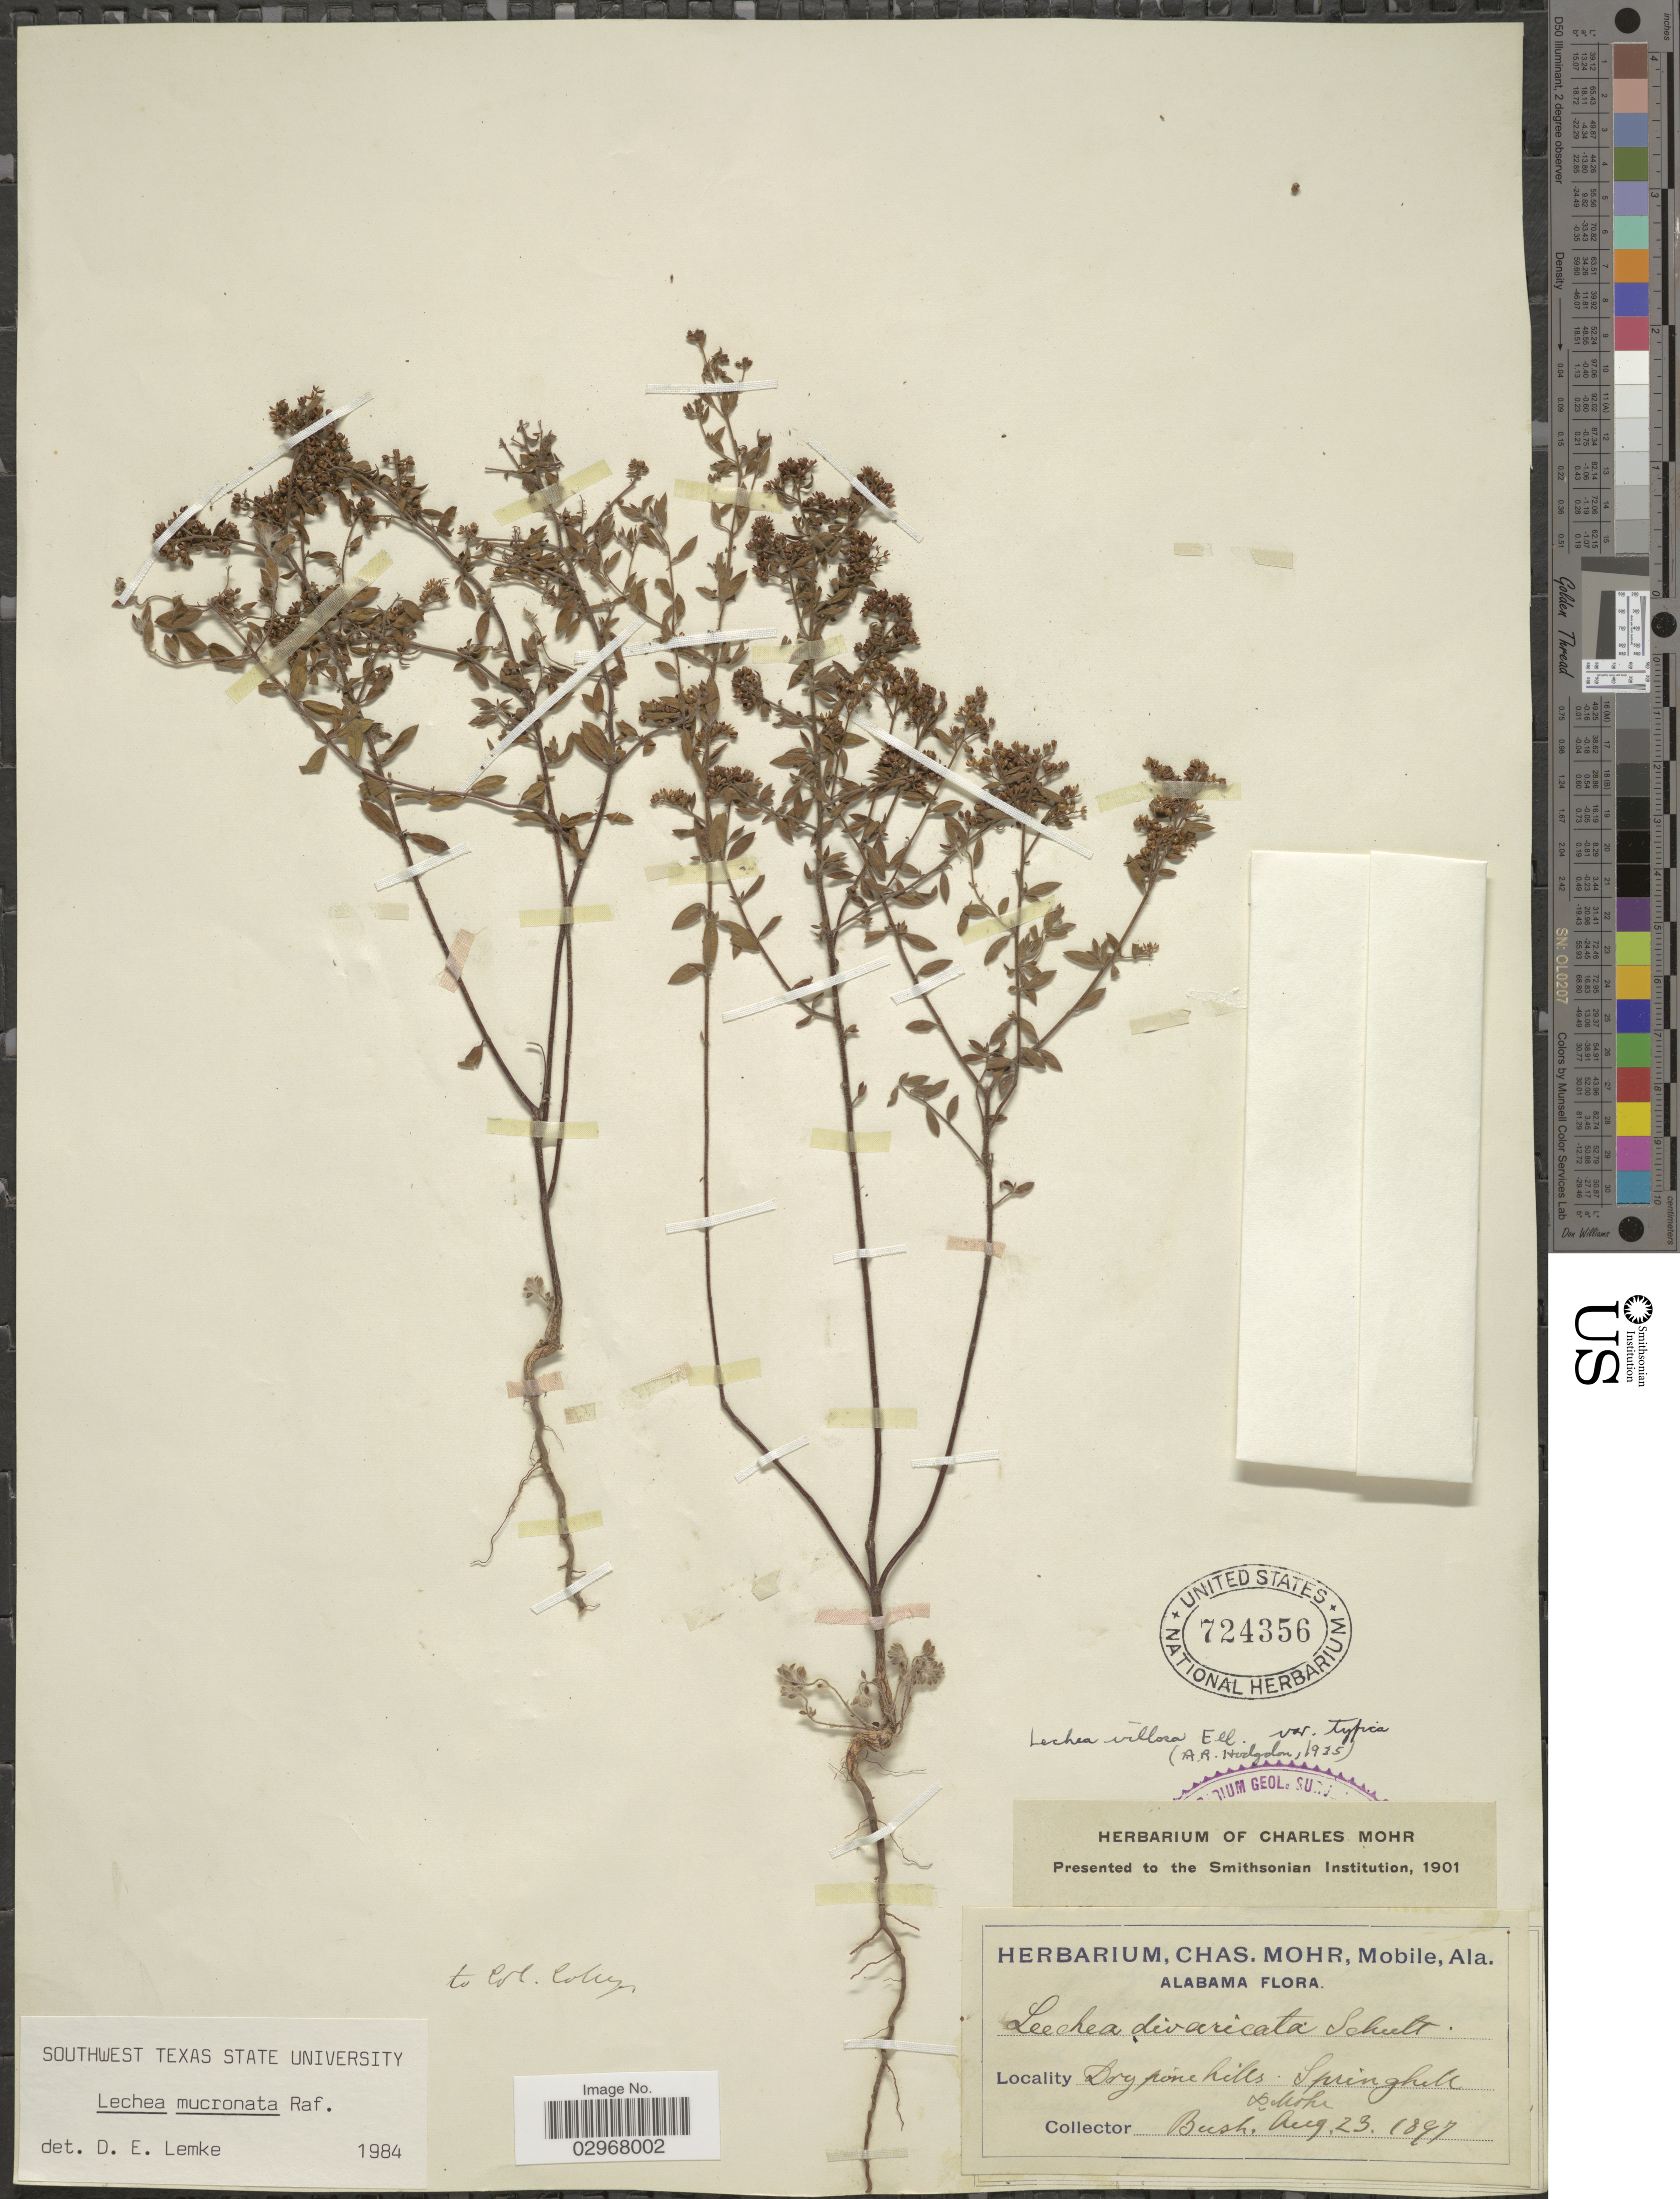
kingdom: Plantae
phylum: Tracheophyta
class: Magnoliopsida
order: Malvales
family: Cistaceae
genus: Lechea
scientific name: Lechea mucronata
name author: Raf.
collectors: Mohr, C. T. (herbarium)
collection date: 1897-08-23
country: United States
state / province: Alabama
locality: Springhill.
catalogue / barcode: US 724356